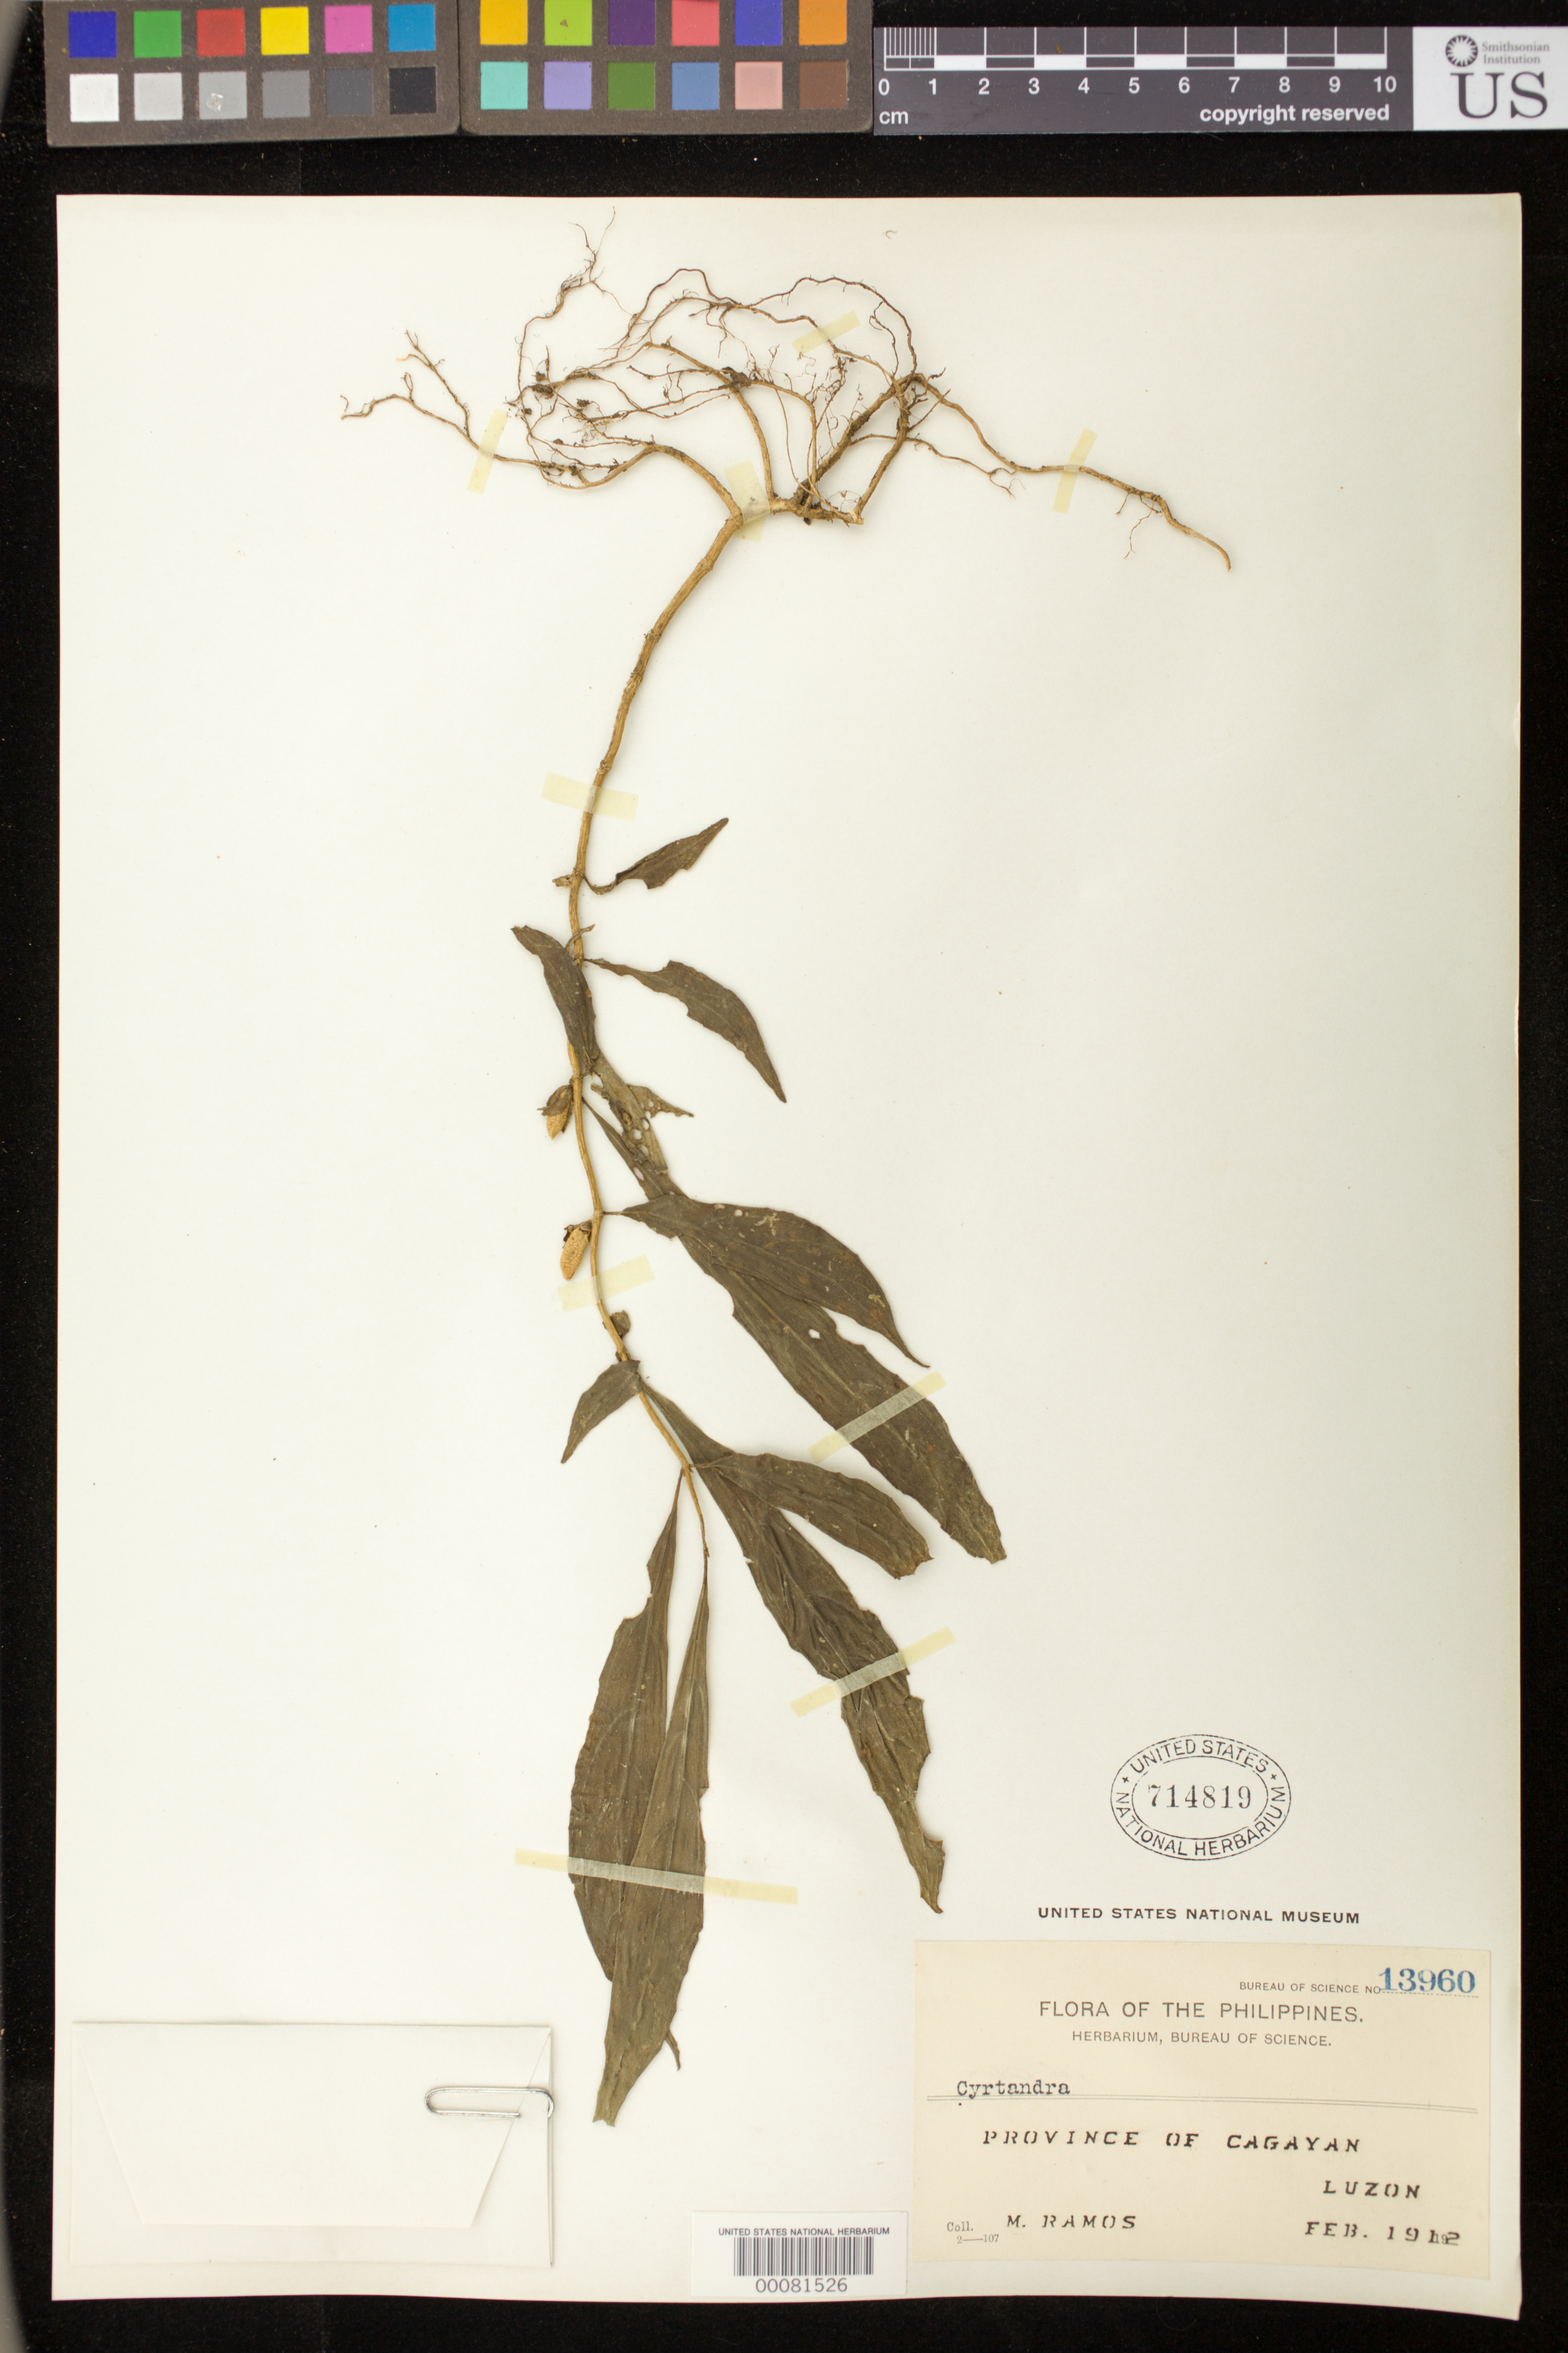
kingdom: Plantae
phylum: Tracheophyta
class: Magnoliopsida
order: Lamiales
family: Gesneriaceae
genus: Cyrtandra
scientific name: Cyrtandra sp.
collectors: M. Ramos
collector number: Bur. Sci. 13960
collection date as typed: Feb 1912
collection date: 1912-02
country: Philippines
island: Luzon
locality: Cagayan,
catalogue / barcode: US 714819